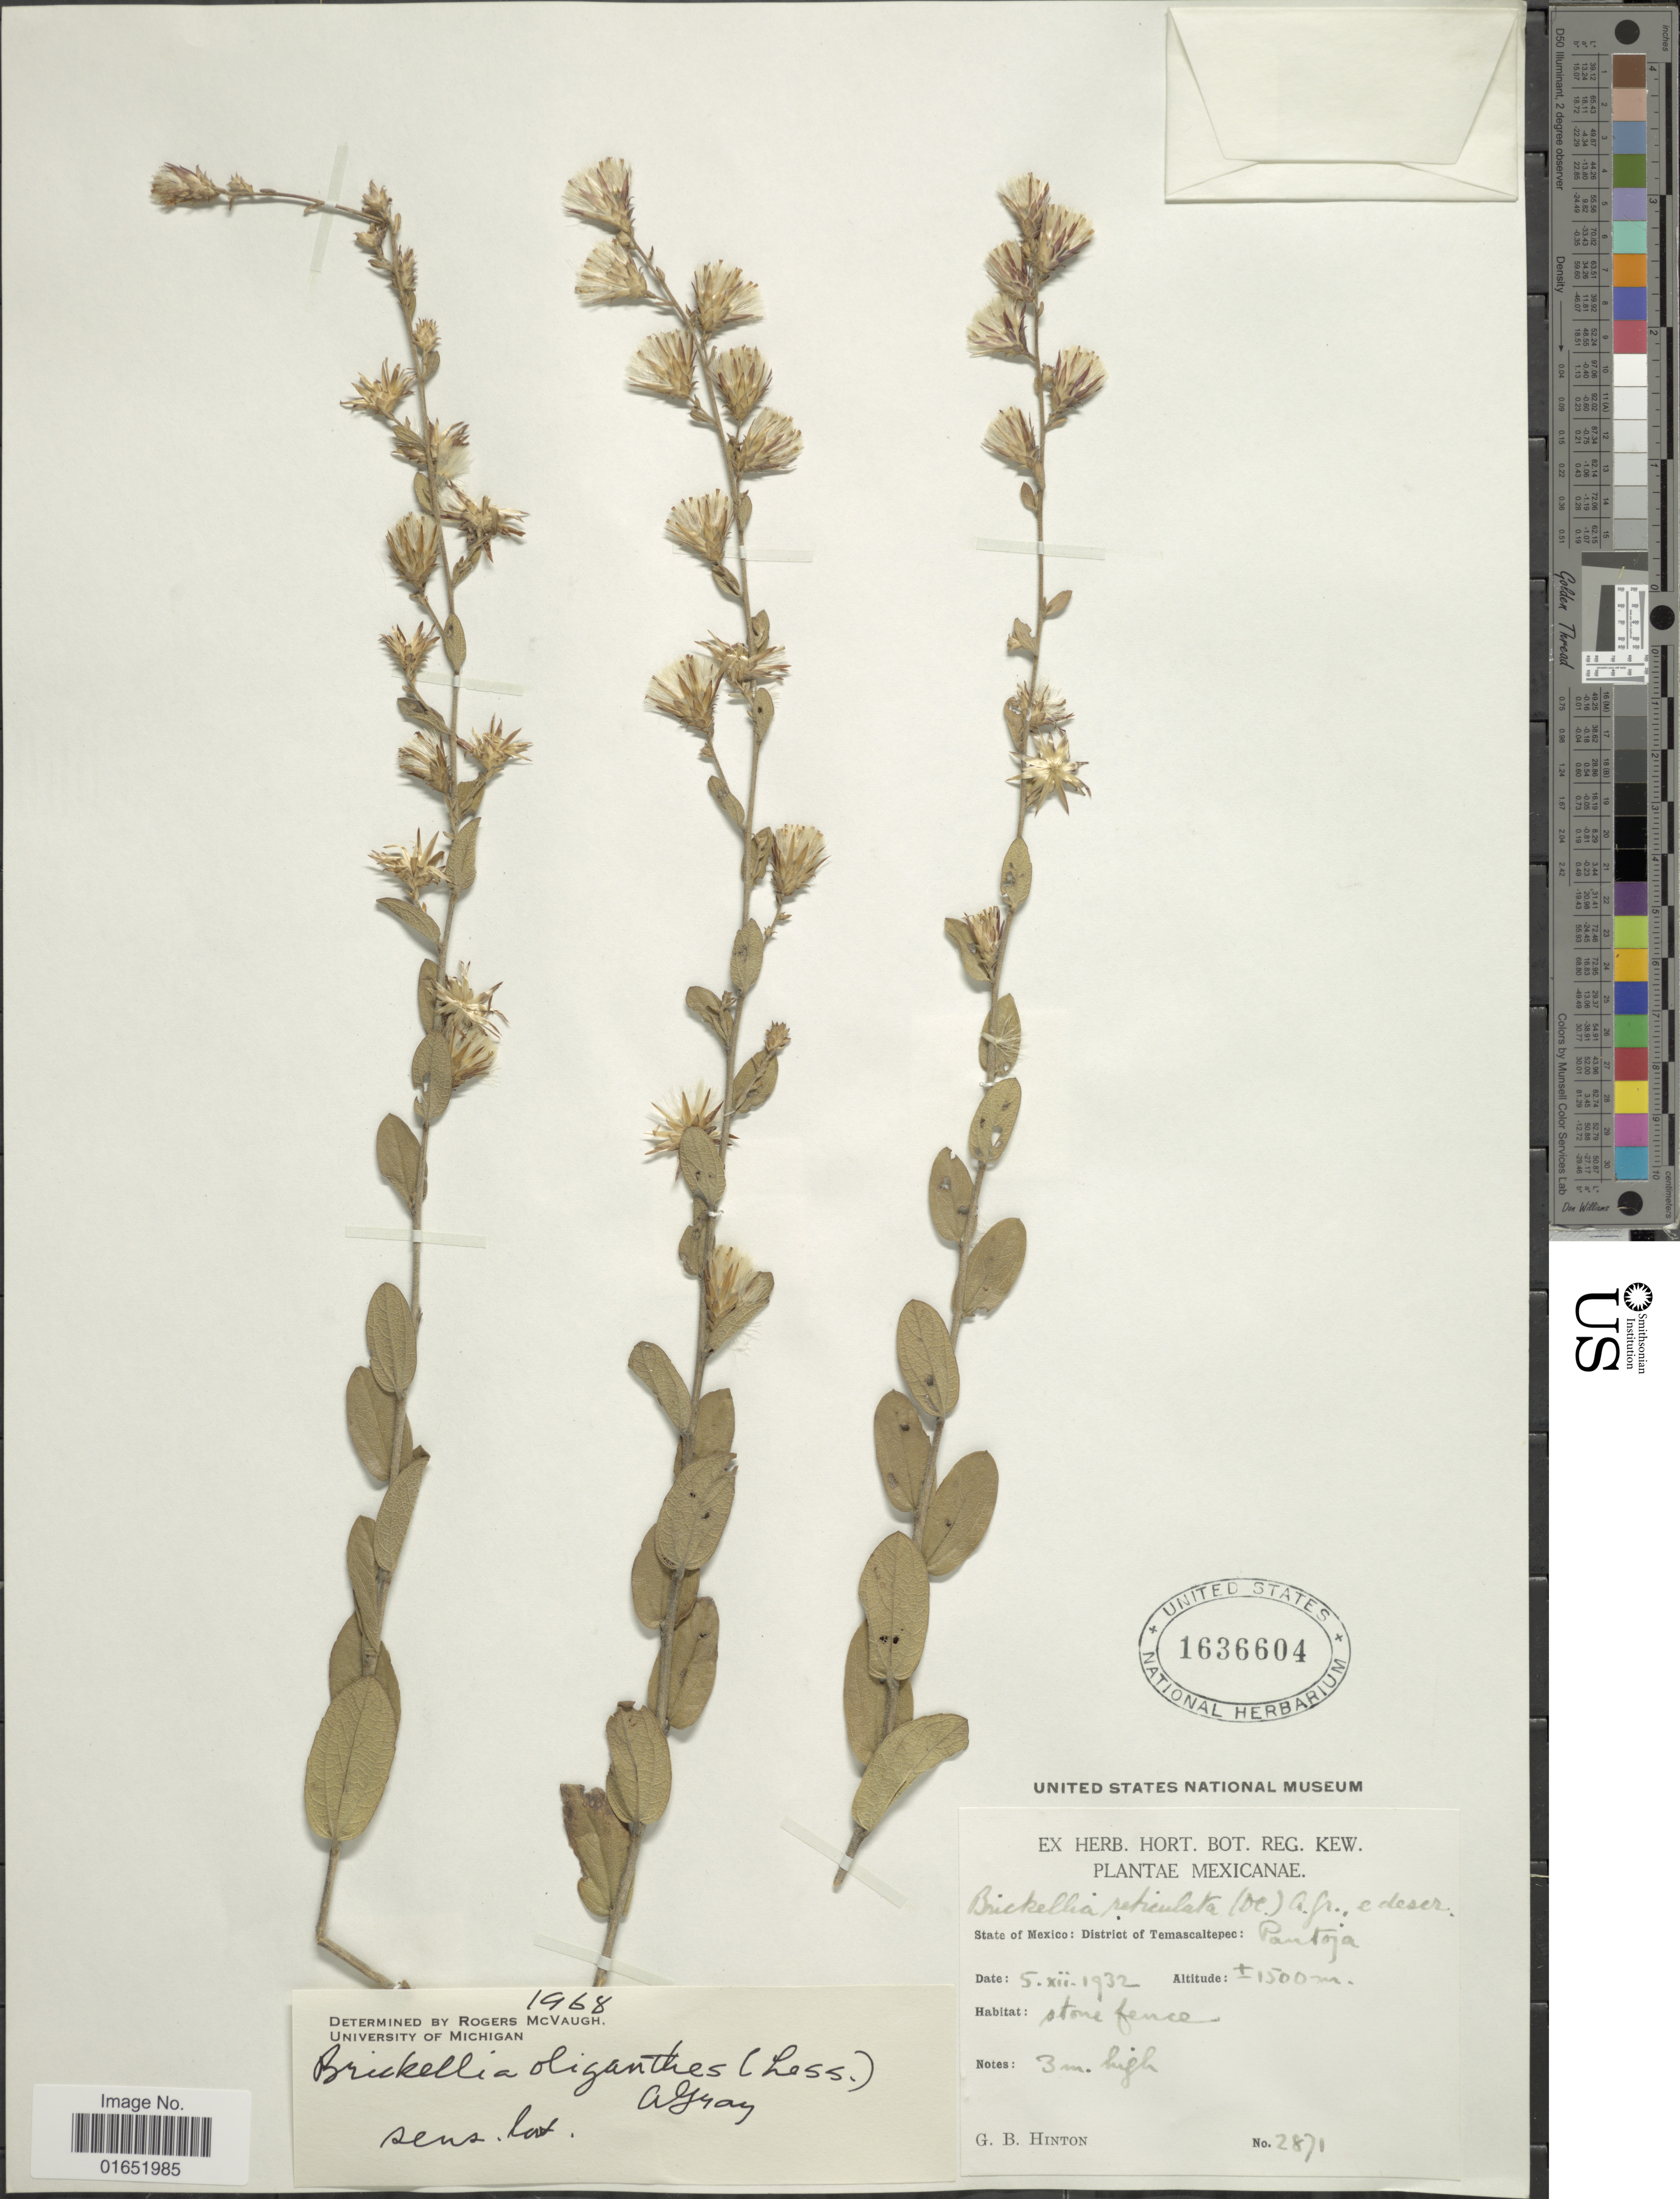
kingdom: Plantae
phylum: Tracheophyta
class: Magnoliopsida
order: Asterales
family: Asteraceae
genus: Brickellia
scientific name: Brickellia oliganthes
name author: (Less.) A. Gray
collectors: G. B. Hinton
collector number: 2871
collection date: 1932-12-05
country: Mexico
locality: District of Temascaltepec: Pantoja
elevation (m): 1500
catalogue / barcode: US 1636604